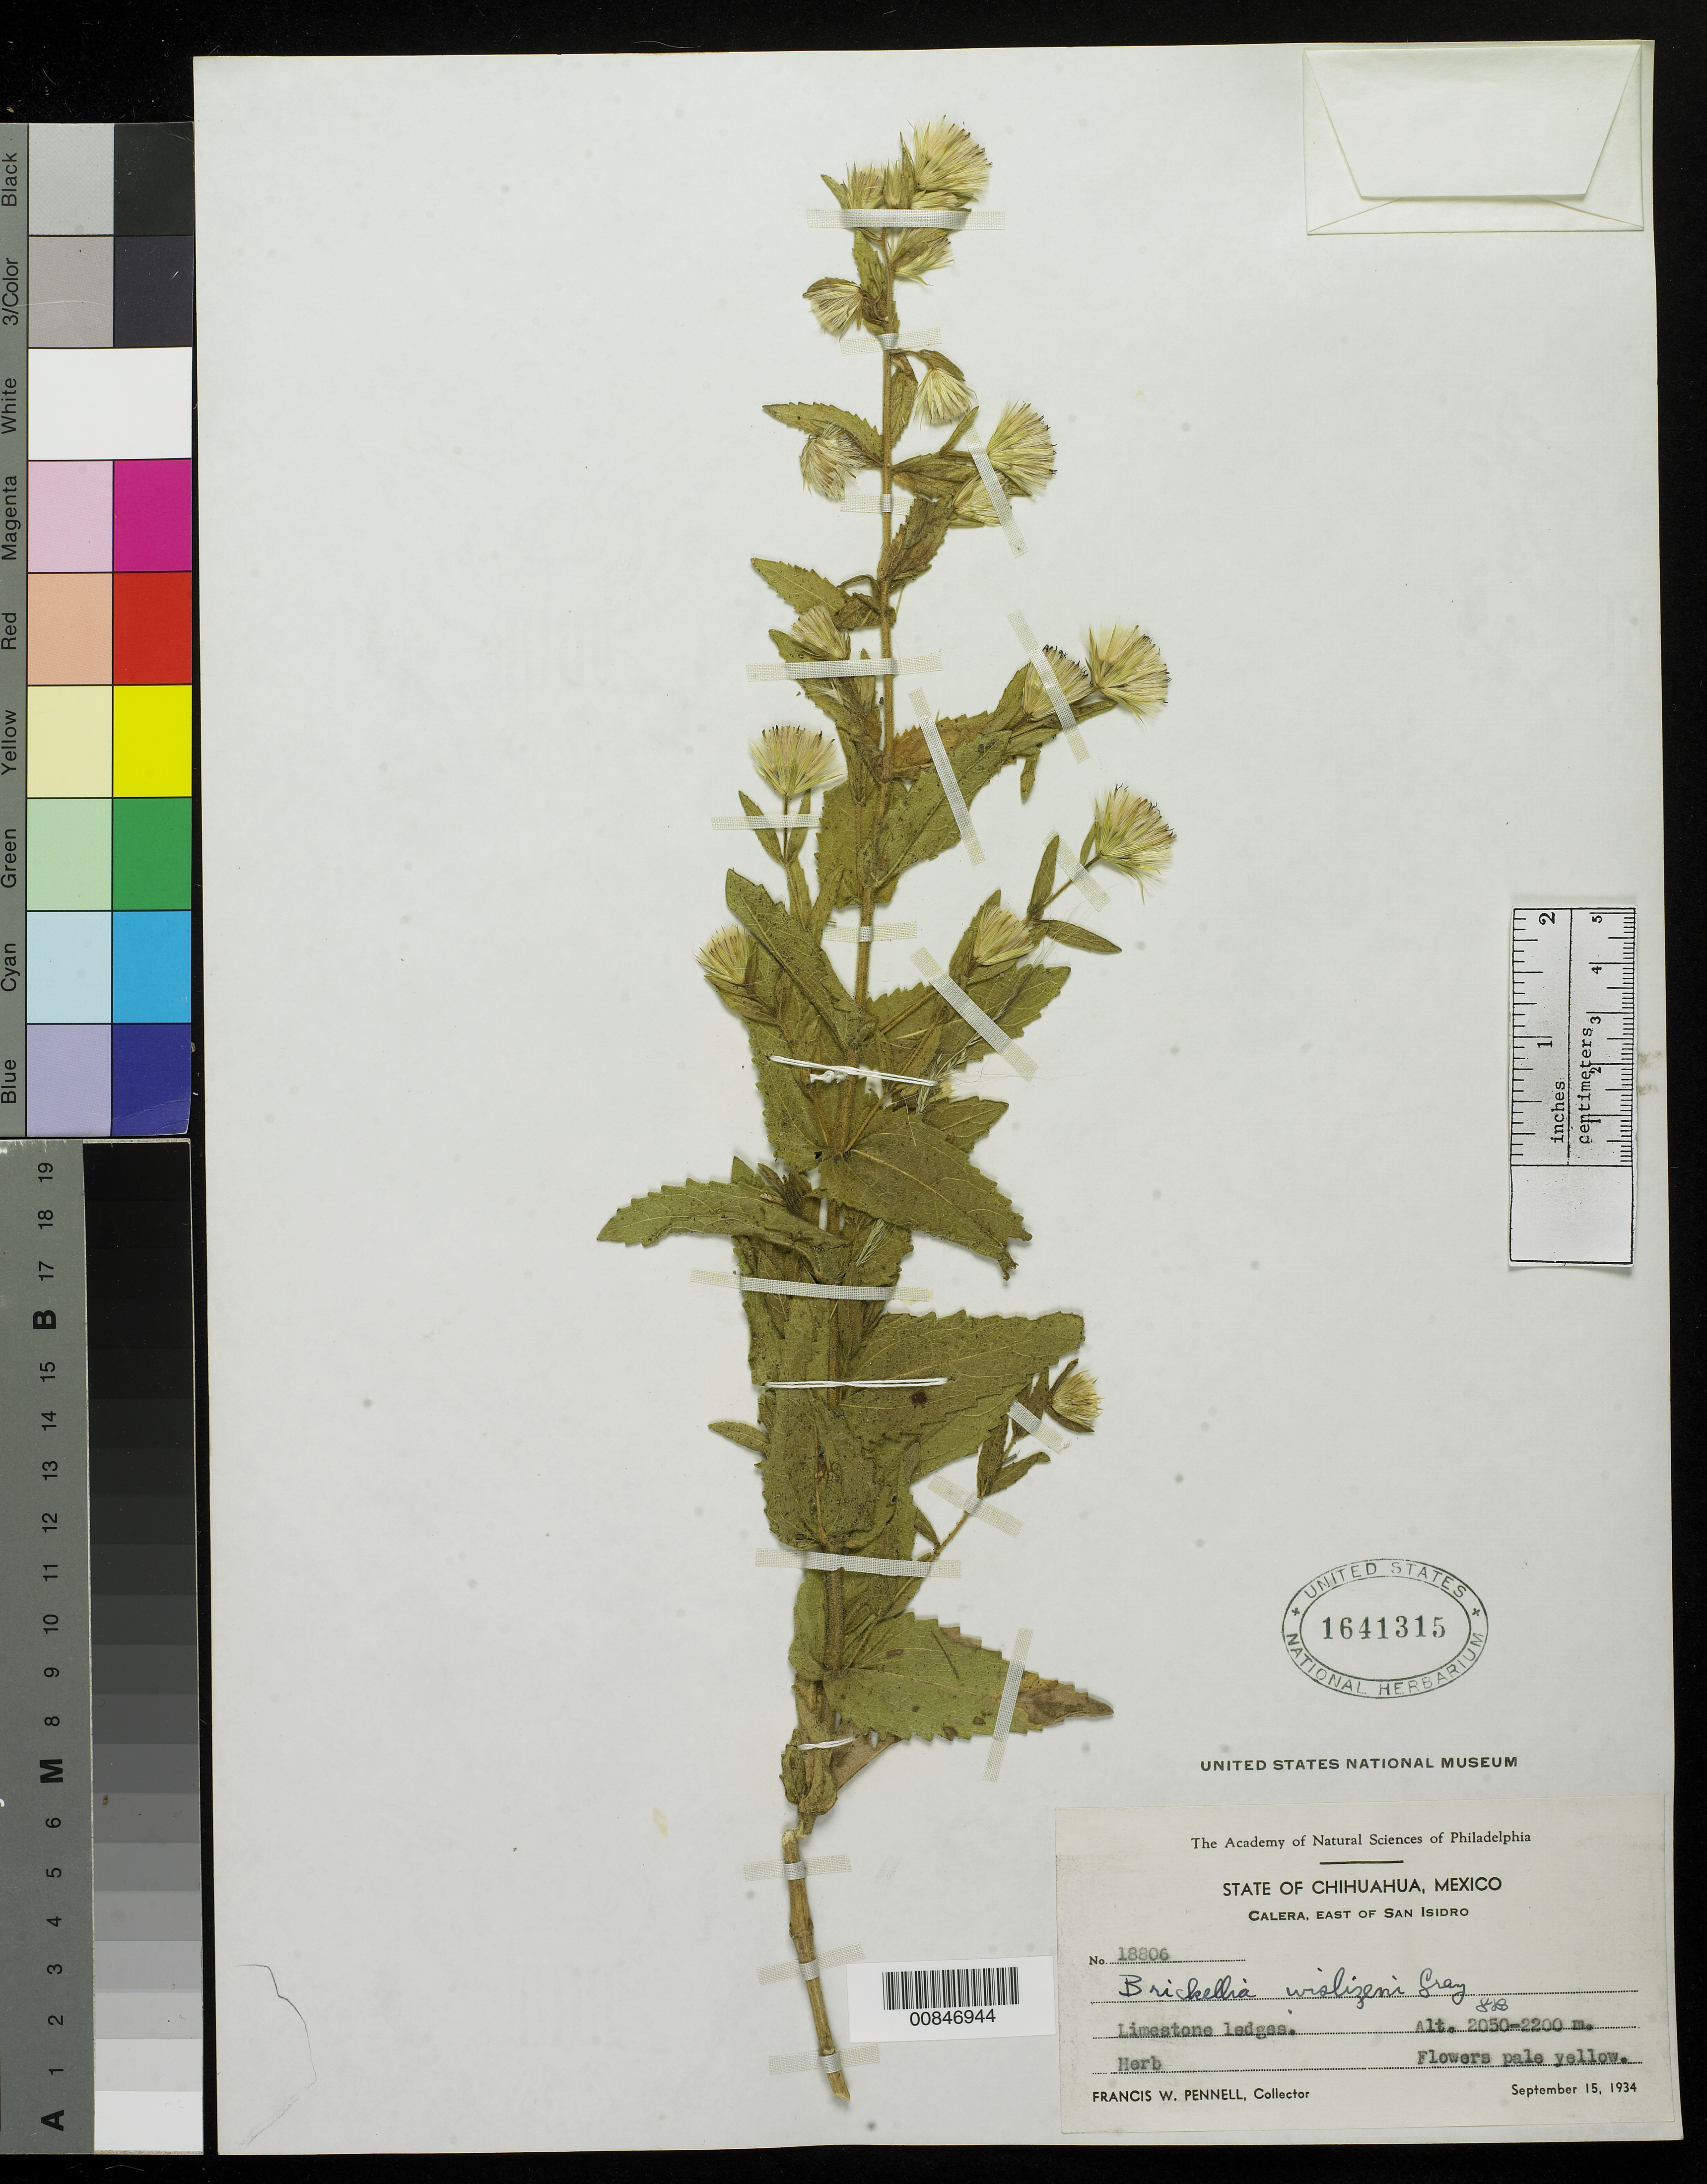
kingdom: Plantae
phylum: Tracheophyta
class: Magnoliopsida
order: Asterales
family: Asteraceae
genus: Brickellia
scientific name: Brickellia wislizeni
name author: A. Gray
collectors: F. W. Pennell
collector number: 18806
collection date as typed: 15 Sep 1934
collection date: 1934-09-15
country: Mexico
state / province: Chihuahua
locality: Calera, east of San Isidro, Chihuahua.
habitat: Limestone ledges.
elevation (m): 2200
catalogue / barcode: US 1641315